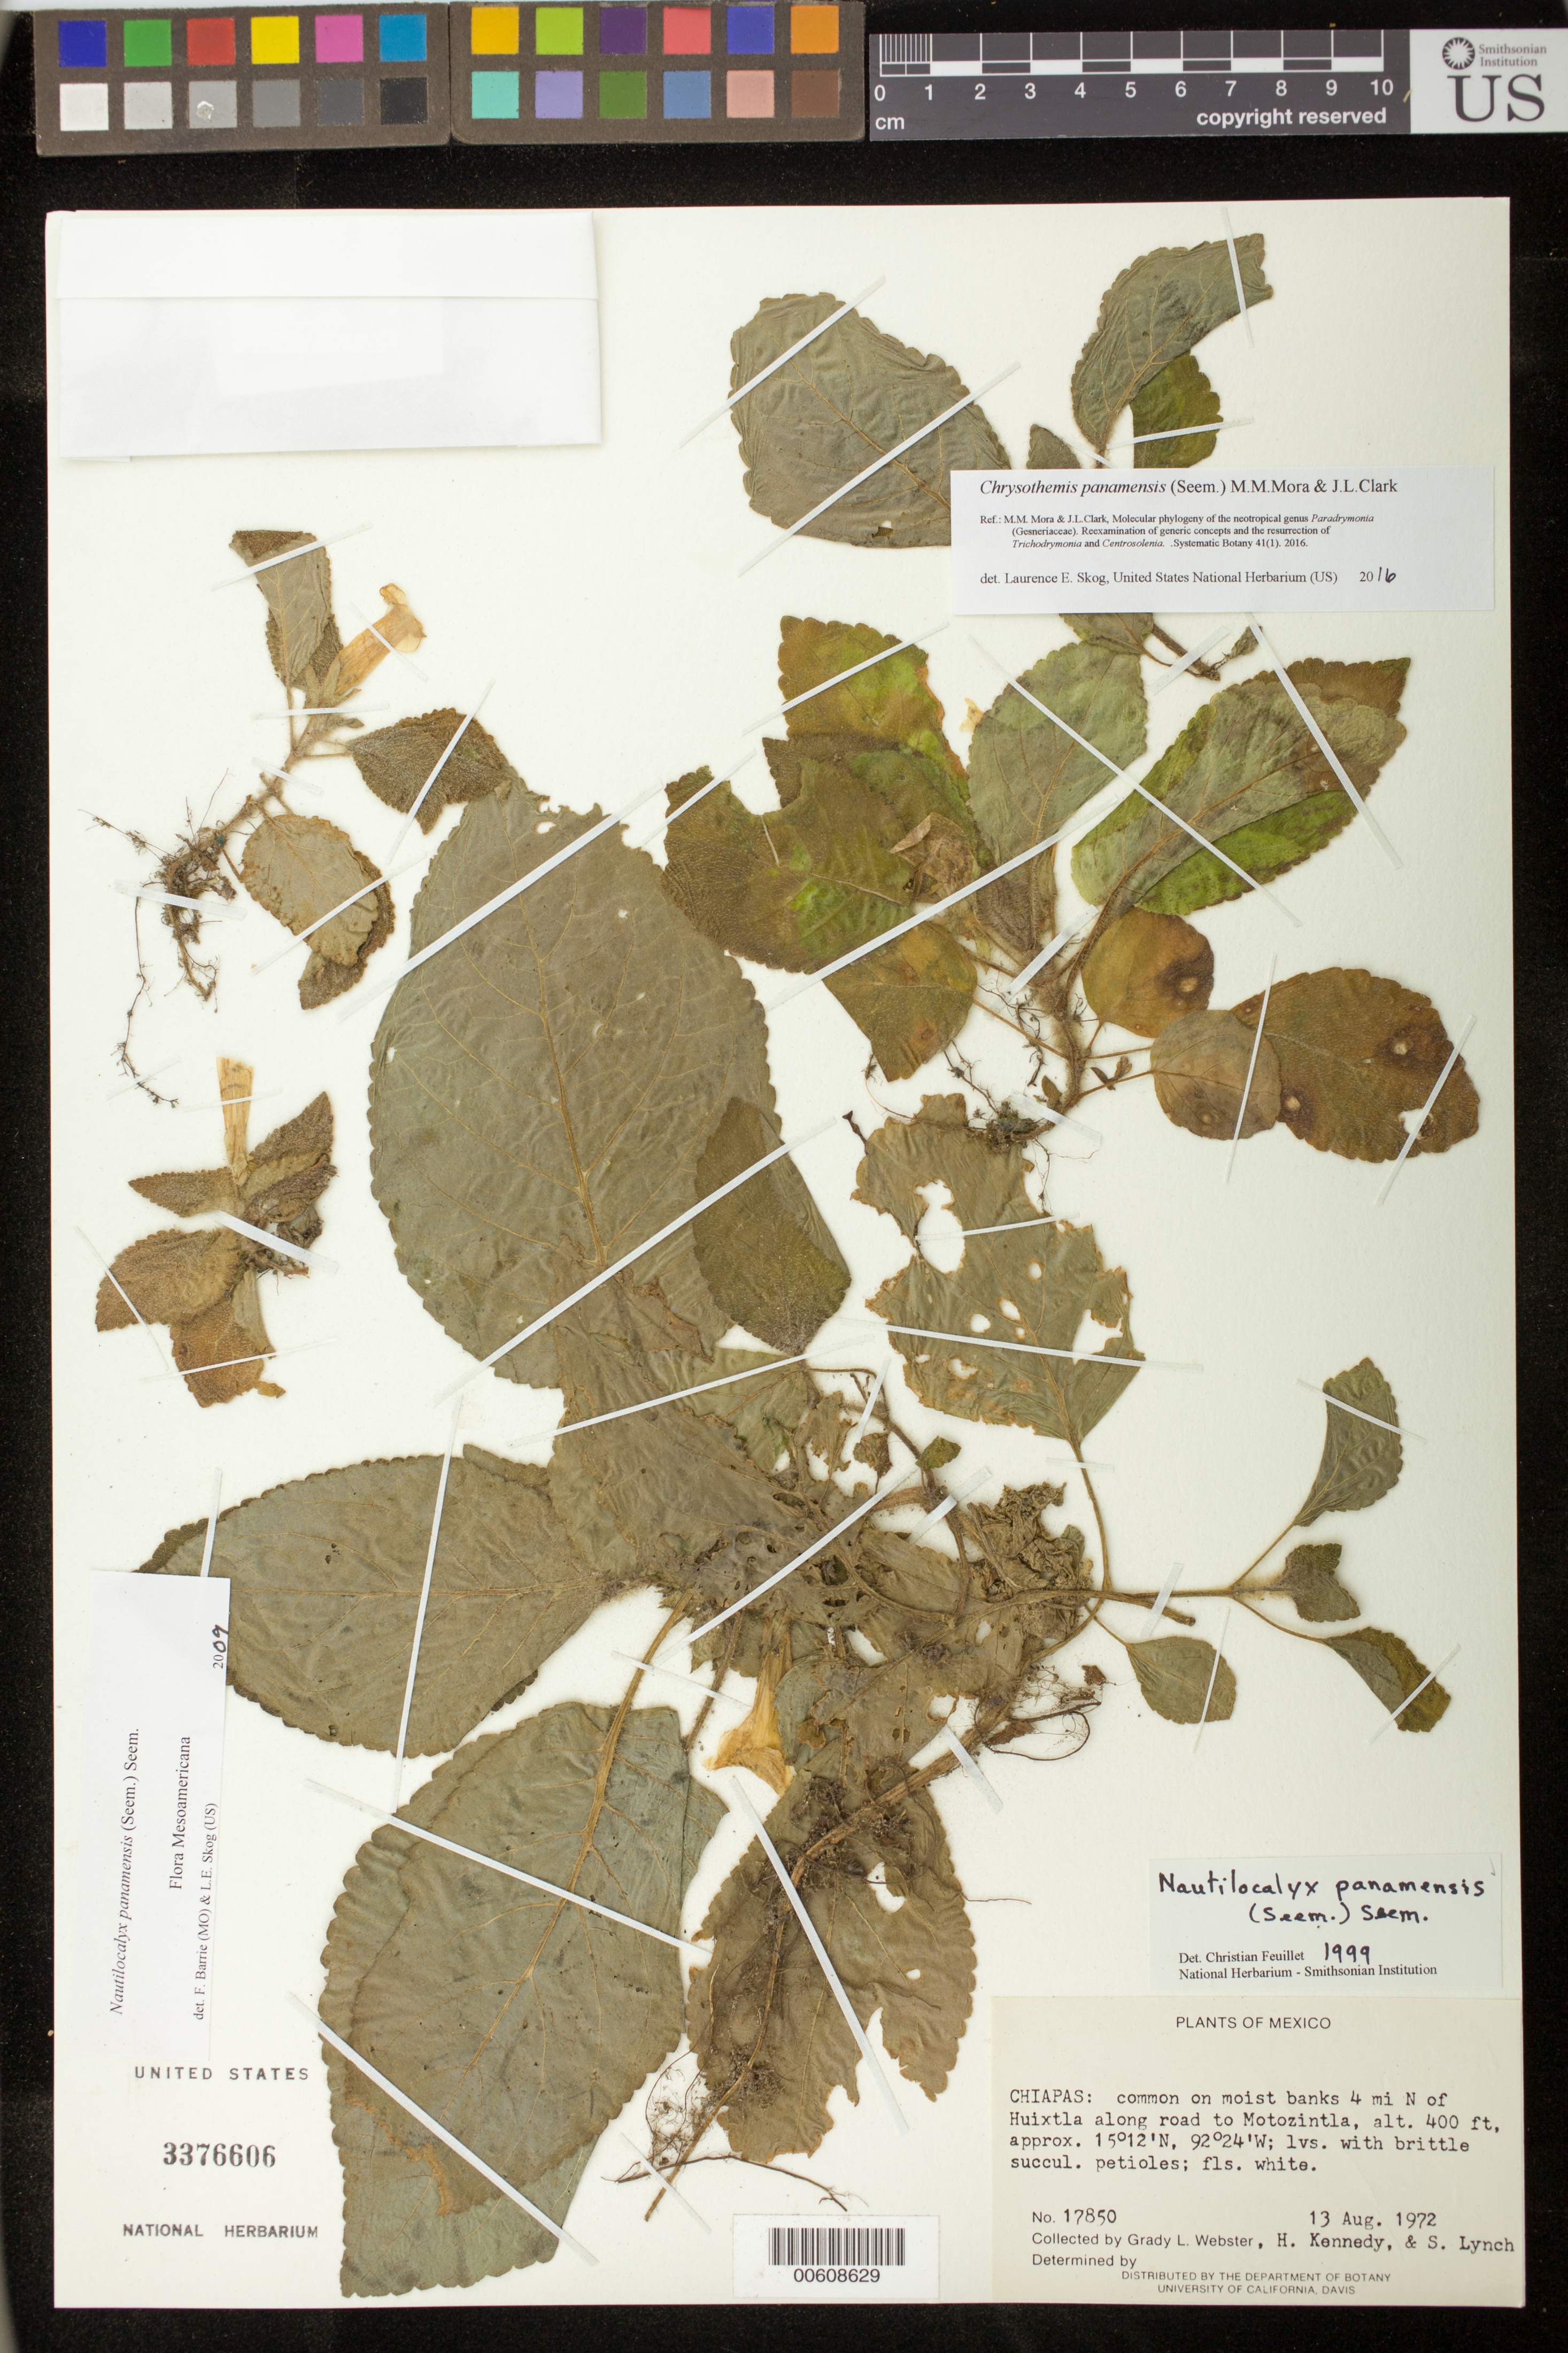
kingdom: Plantae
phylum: Tracheophyta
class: Magnoliopsida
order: Lamiales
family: Gesneriaceae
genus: Chrysothemis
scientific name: Chrysothemis panamensis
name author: (Seem.) M.M. Mora & J.L. Clark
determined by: Skog, Laurence E.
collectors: G. L. Webster, H. Kennedy & S. Lynch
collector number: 17850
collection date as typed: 13 Aug 1972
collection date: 1972-08-13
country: Mexico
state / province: Chiapas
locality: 4 mi N of Huixtla along road to Motozintla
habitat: On moist banks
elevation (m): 122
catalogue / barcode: US 3376606